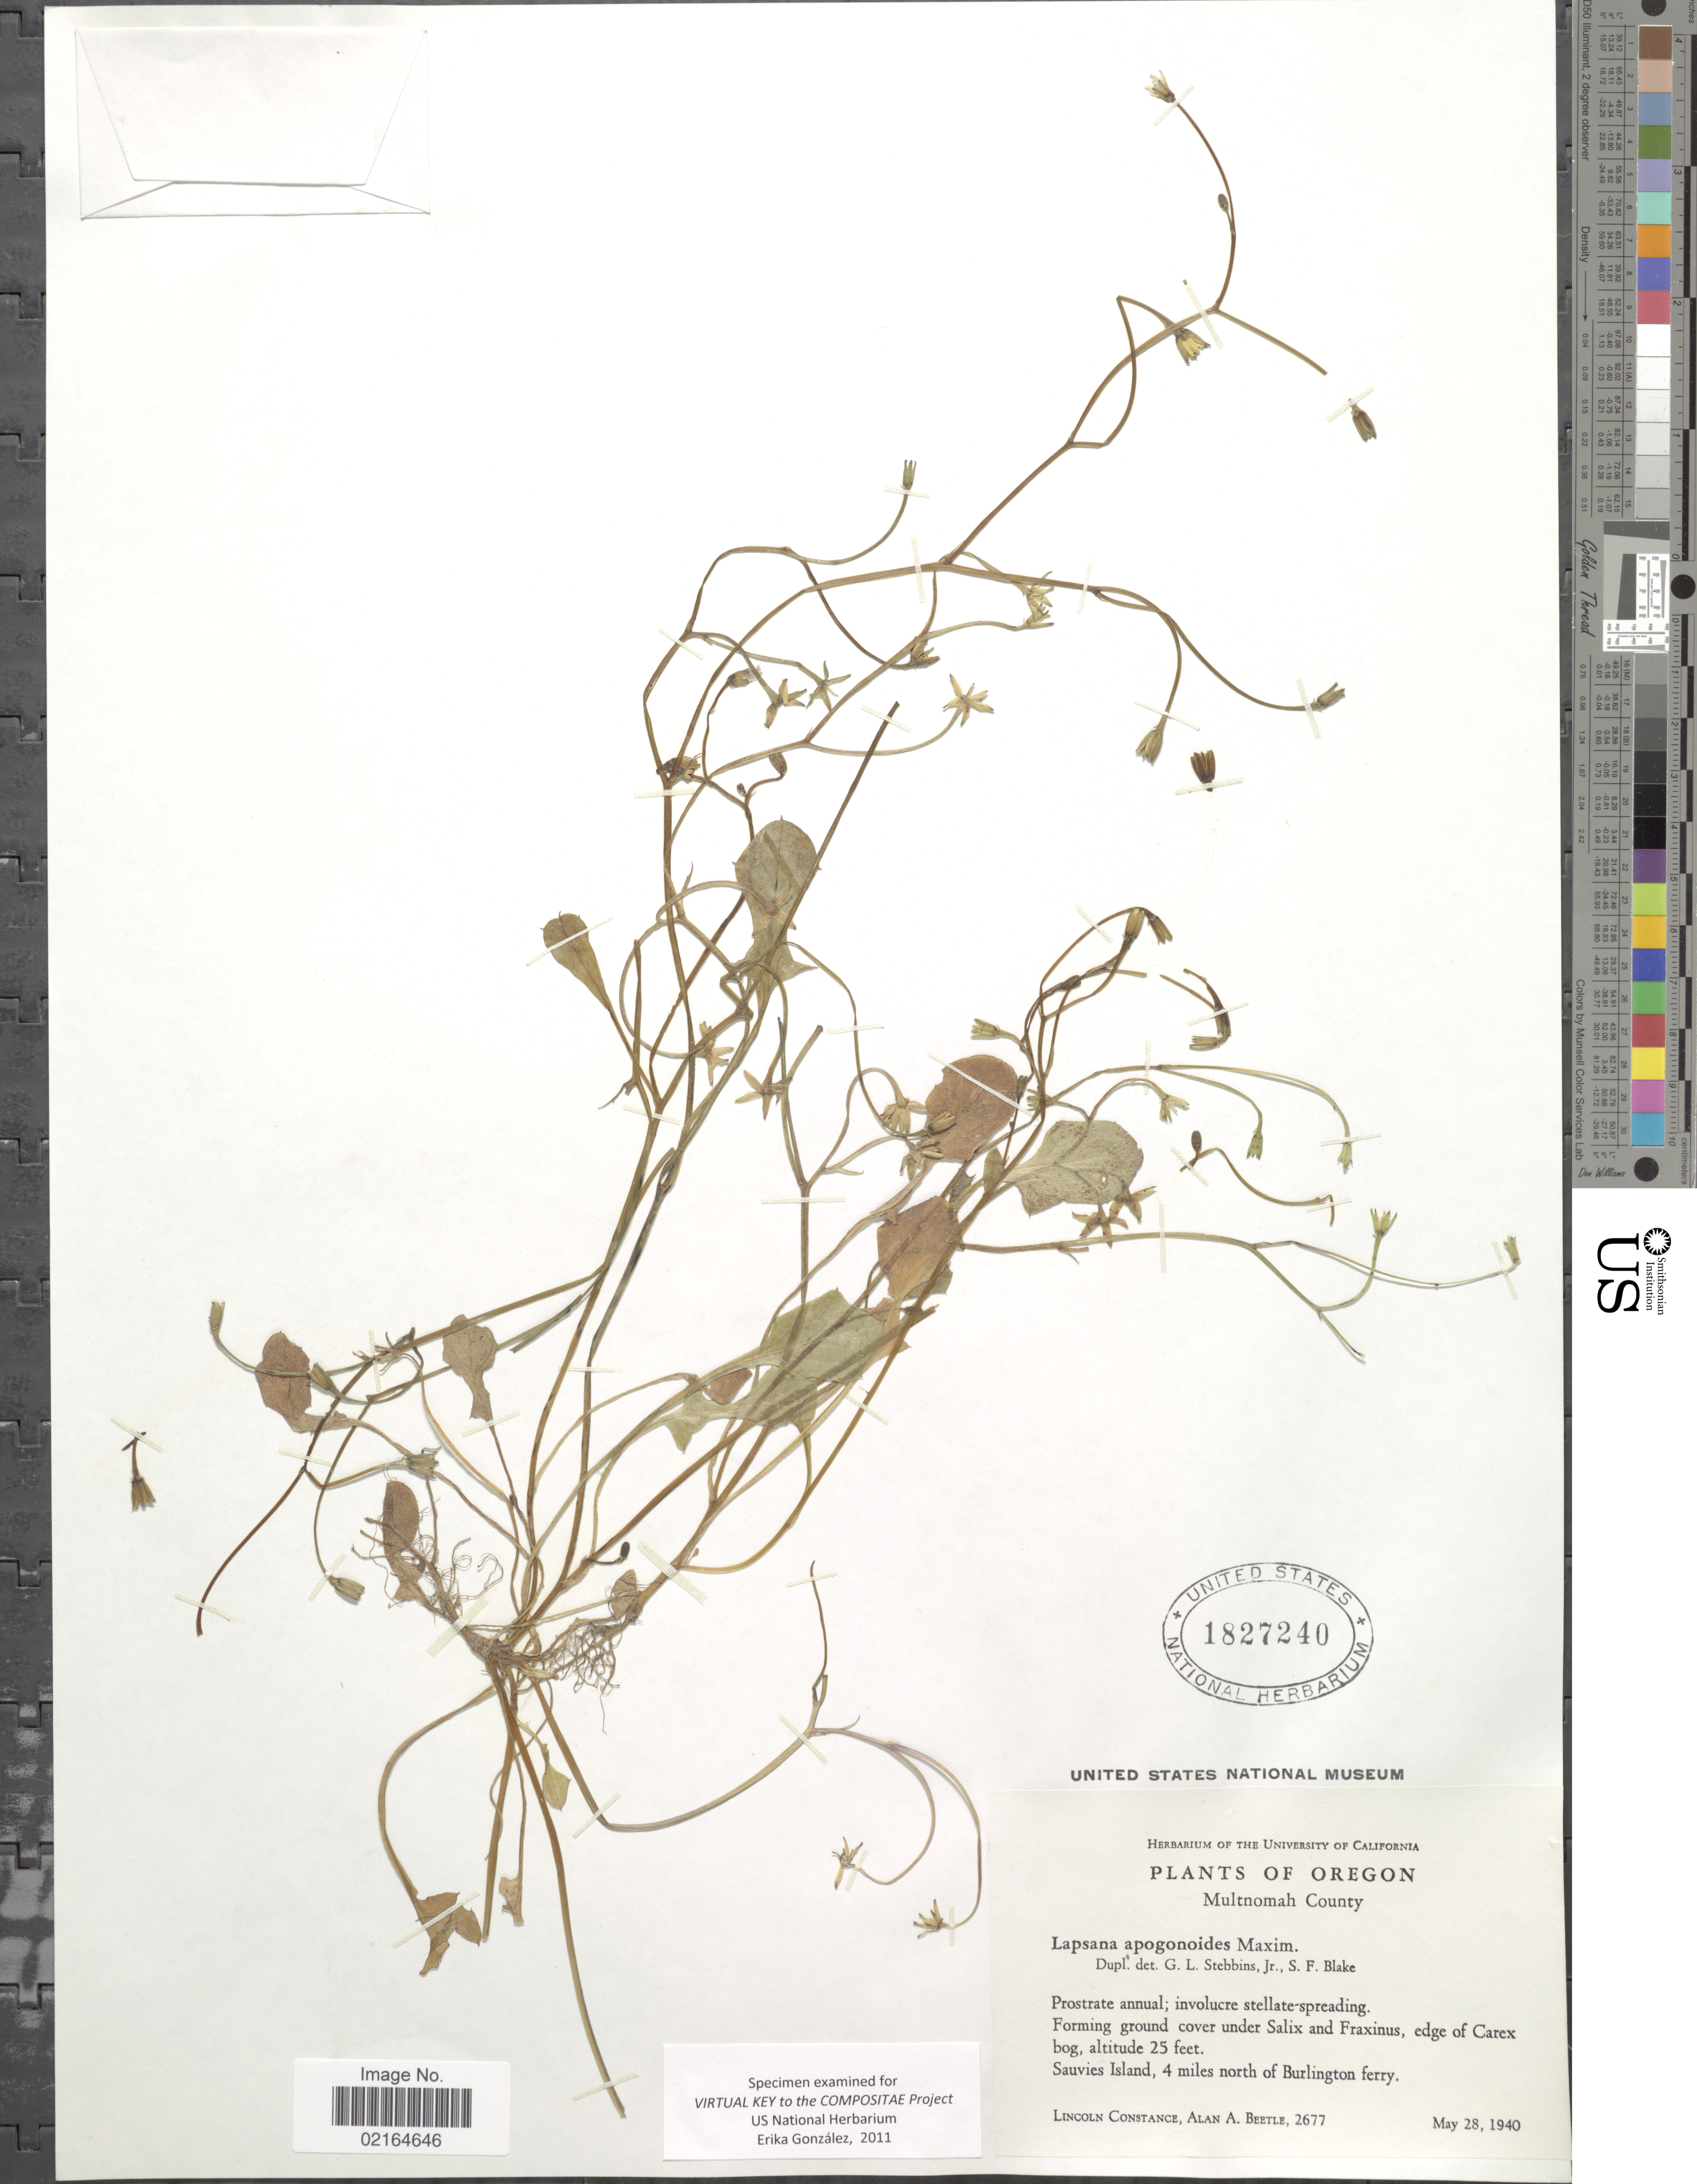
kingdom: Plantae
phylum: Tracheophyta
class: Magnoliopsida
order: Asterales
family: Asteraceae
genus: Lapsana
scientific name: Lapsana apogonoides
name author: Maxim.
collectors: L. Constance & A. A. Beetle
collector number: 2677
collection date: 1940-05-28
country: United States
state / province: Oregon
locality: Oregon, Multnomah County, Edge of Carex bog, Sauvies Island, 4 miles north of Burlington ferry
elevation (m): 8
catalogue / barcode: US 1827240